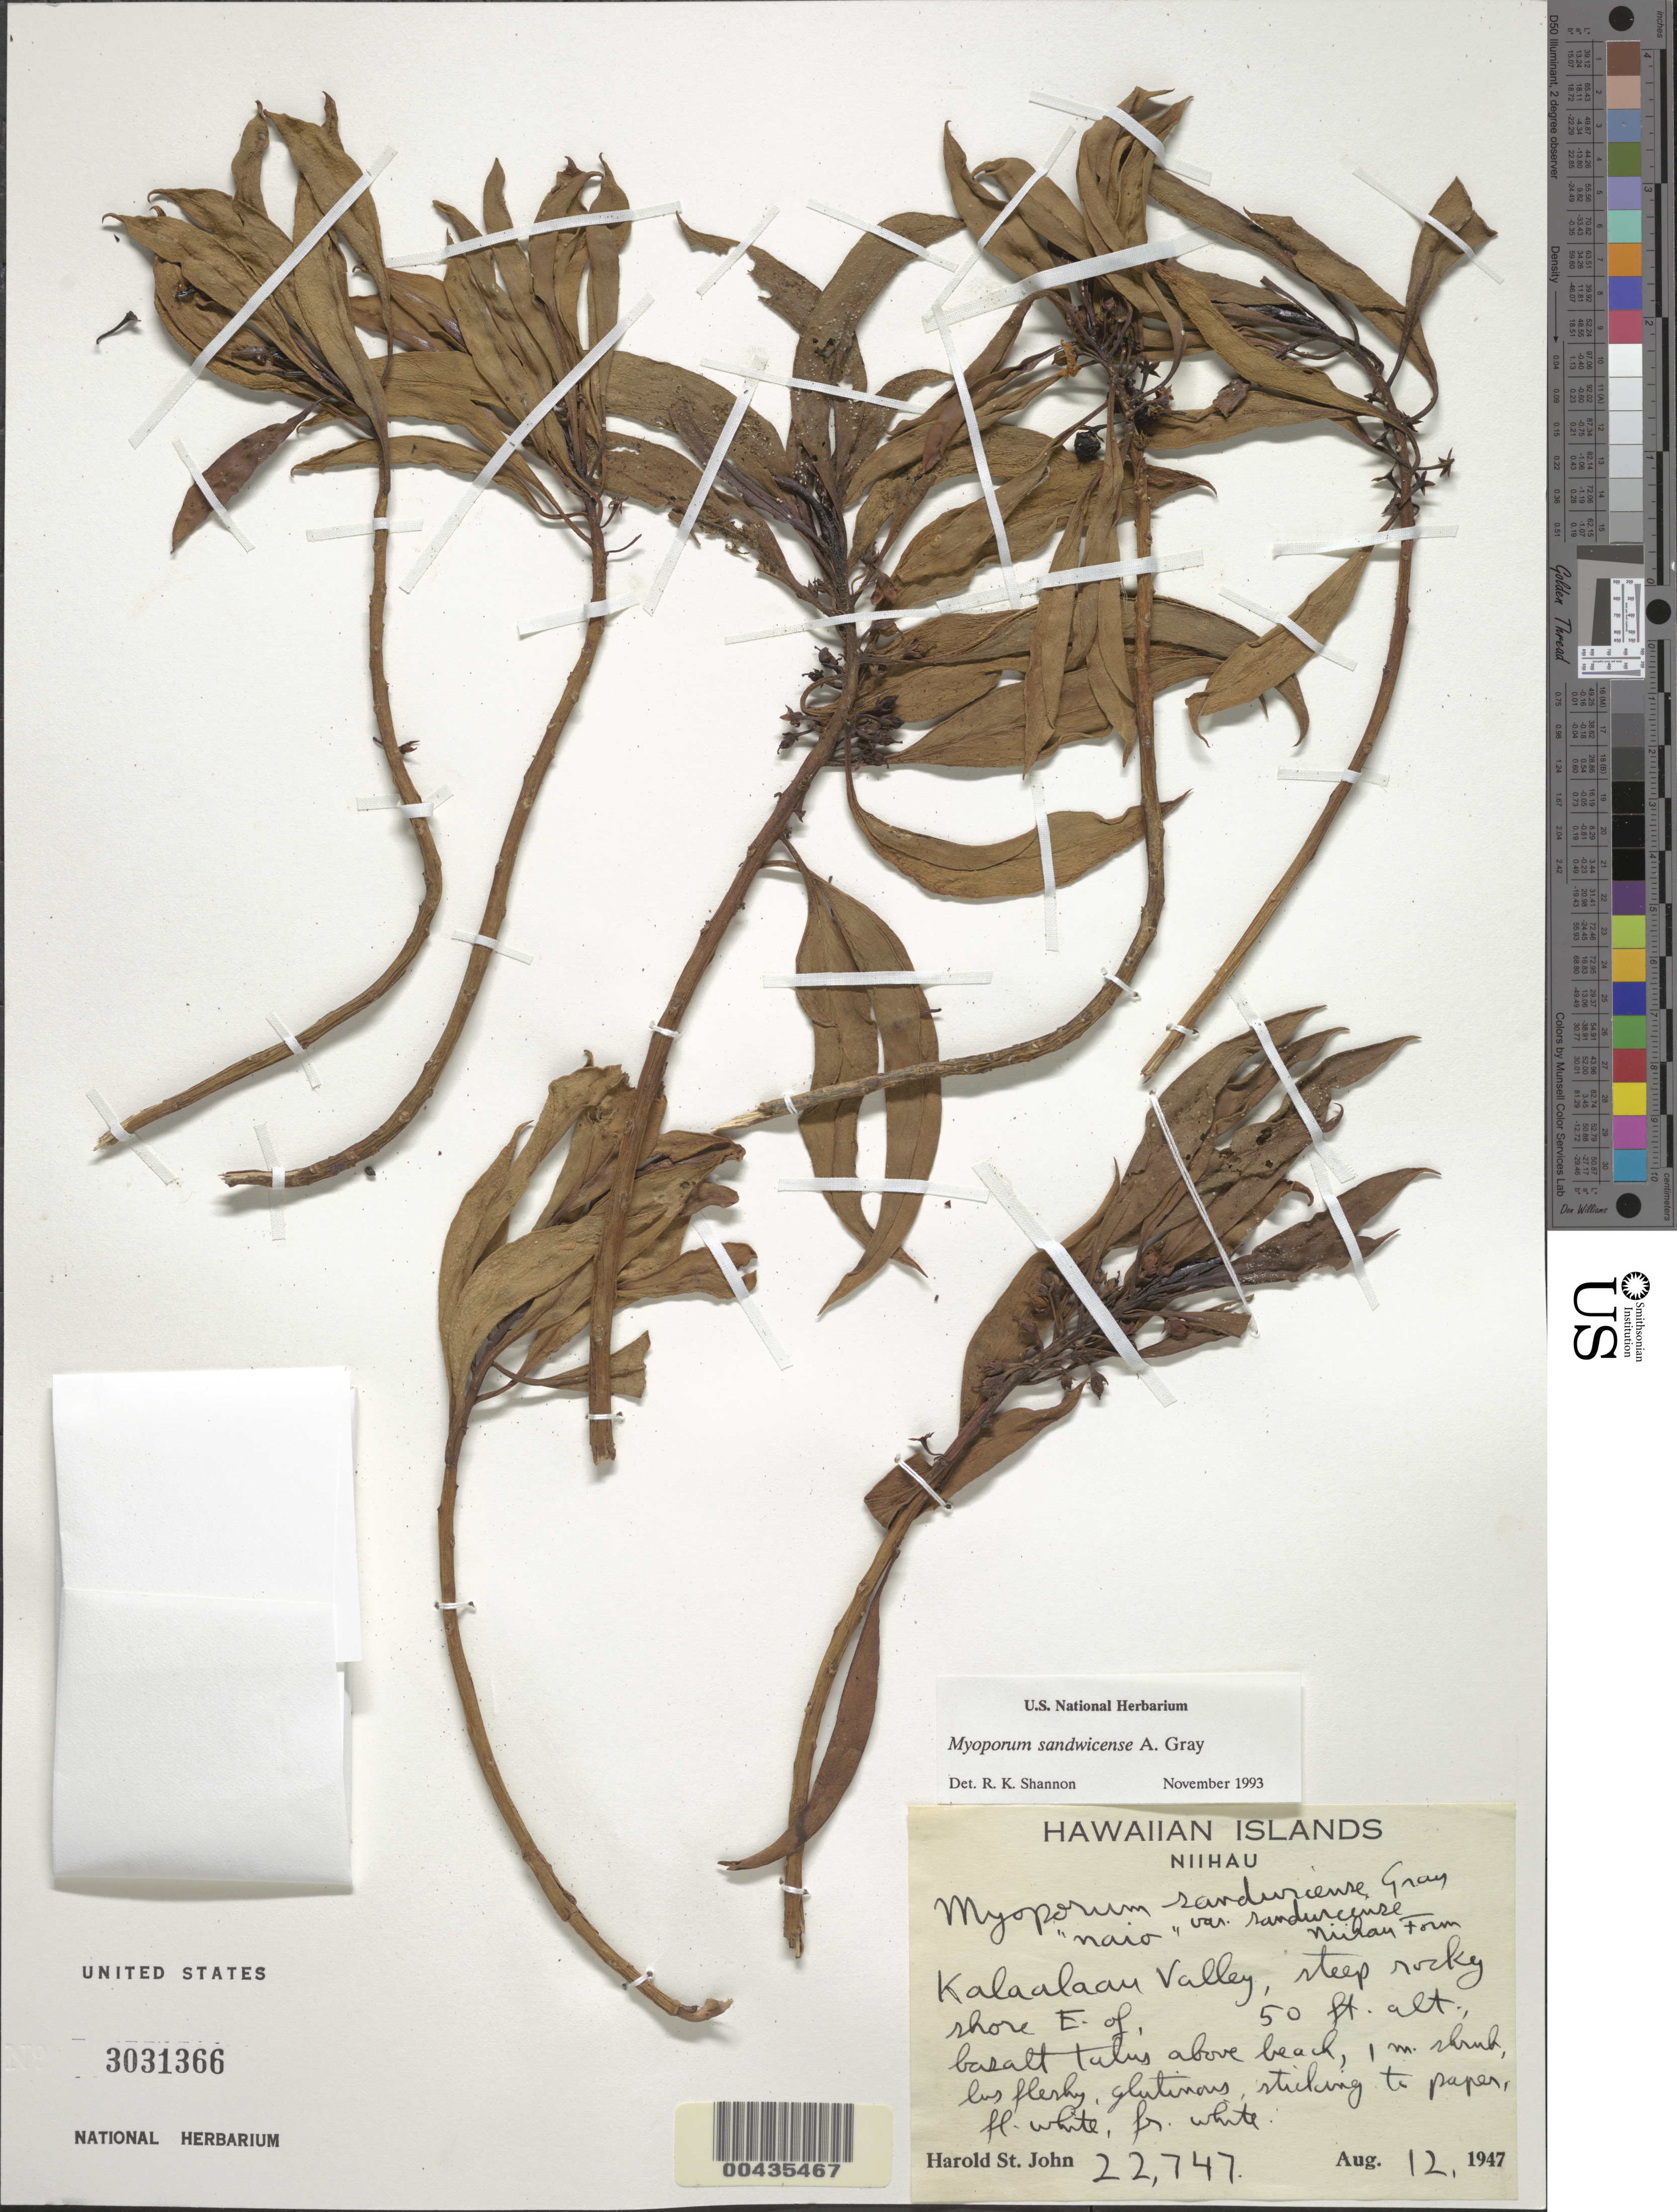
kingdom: Plantae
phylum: Tracheophyta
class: Magnoliopsida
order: Lamiales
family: Scrophulariaceae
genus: Myoporum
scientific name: Myoporum sandwicense subsp. sandwicense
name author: A. Gray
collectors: H. St. John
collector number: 22747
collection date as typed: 12 Aug 1947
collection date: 1947-08-12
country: United States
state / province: Hawaii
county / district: Kauai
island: Ni'ihau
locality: Kalaalaau Valley,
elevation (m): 15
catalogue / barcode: US 3031366